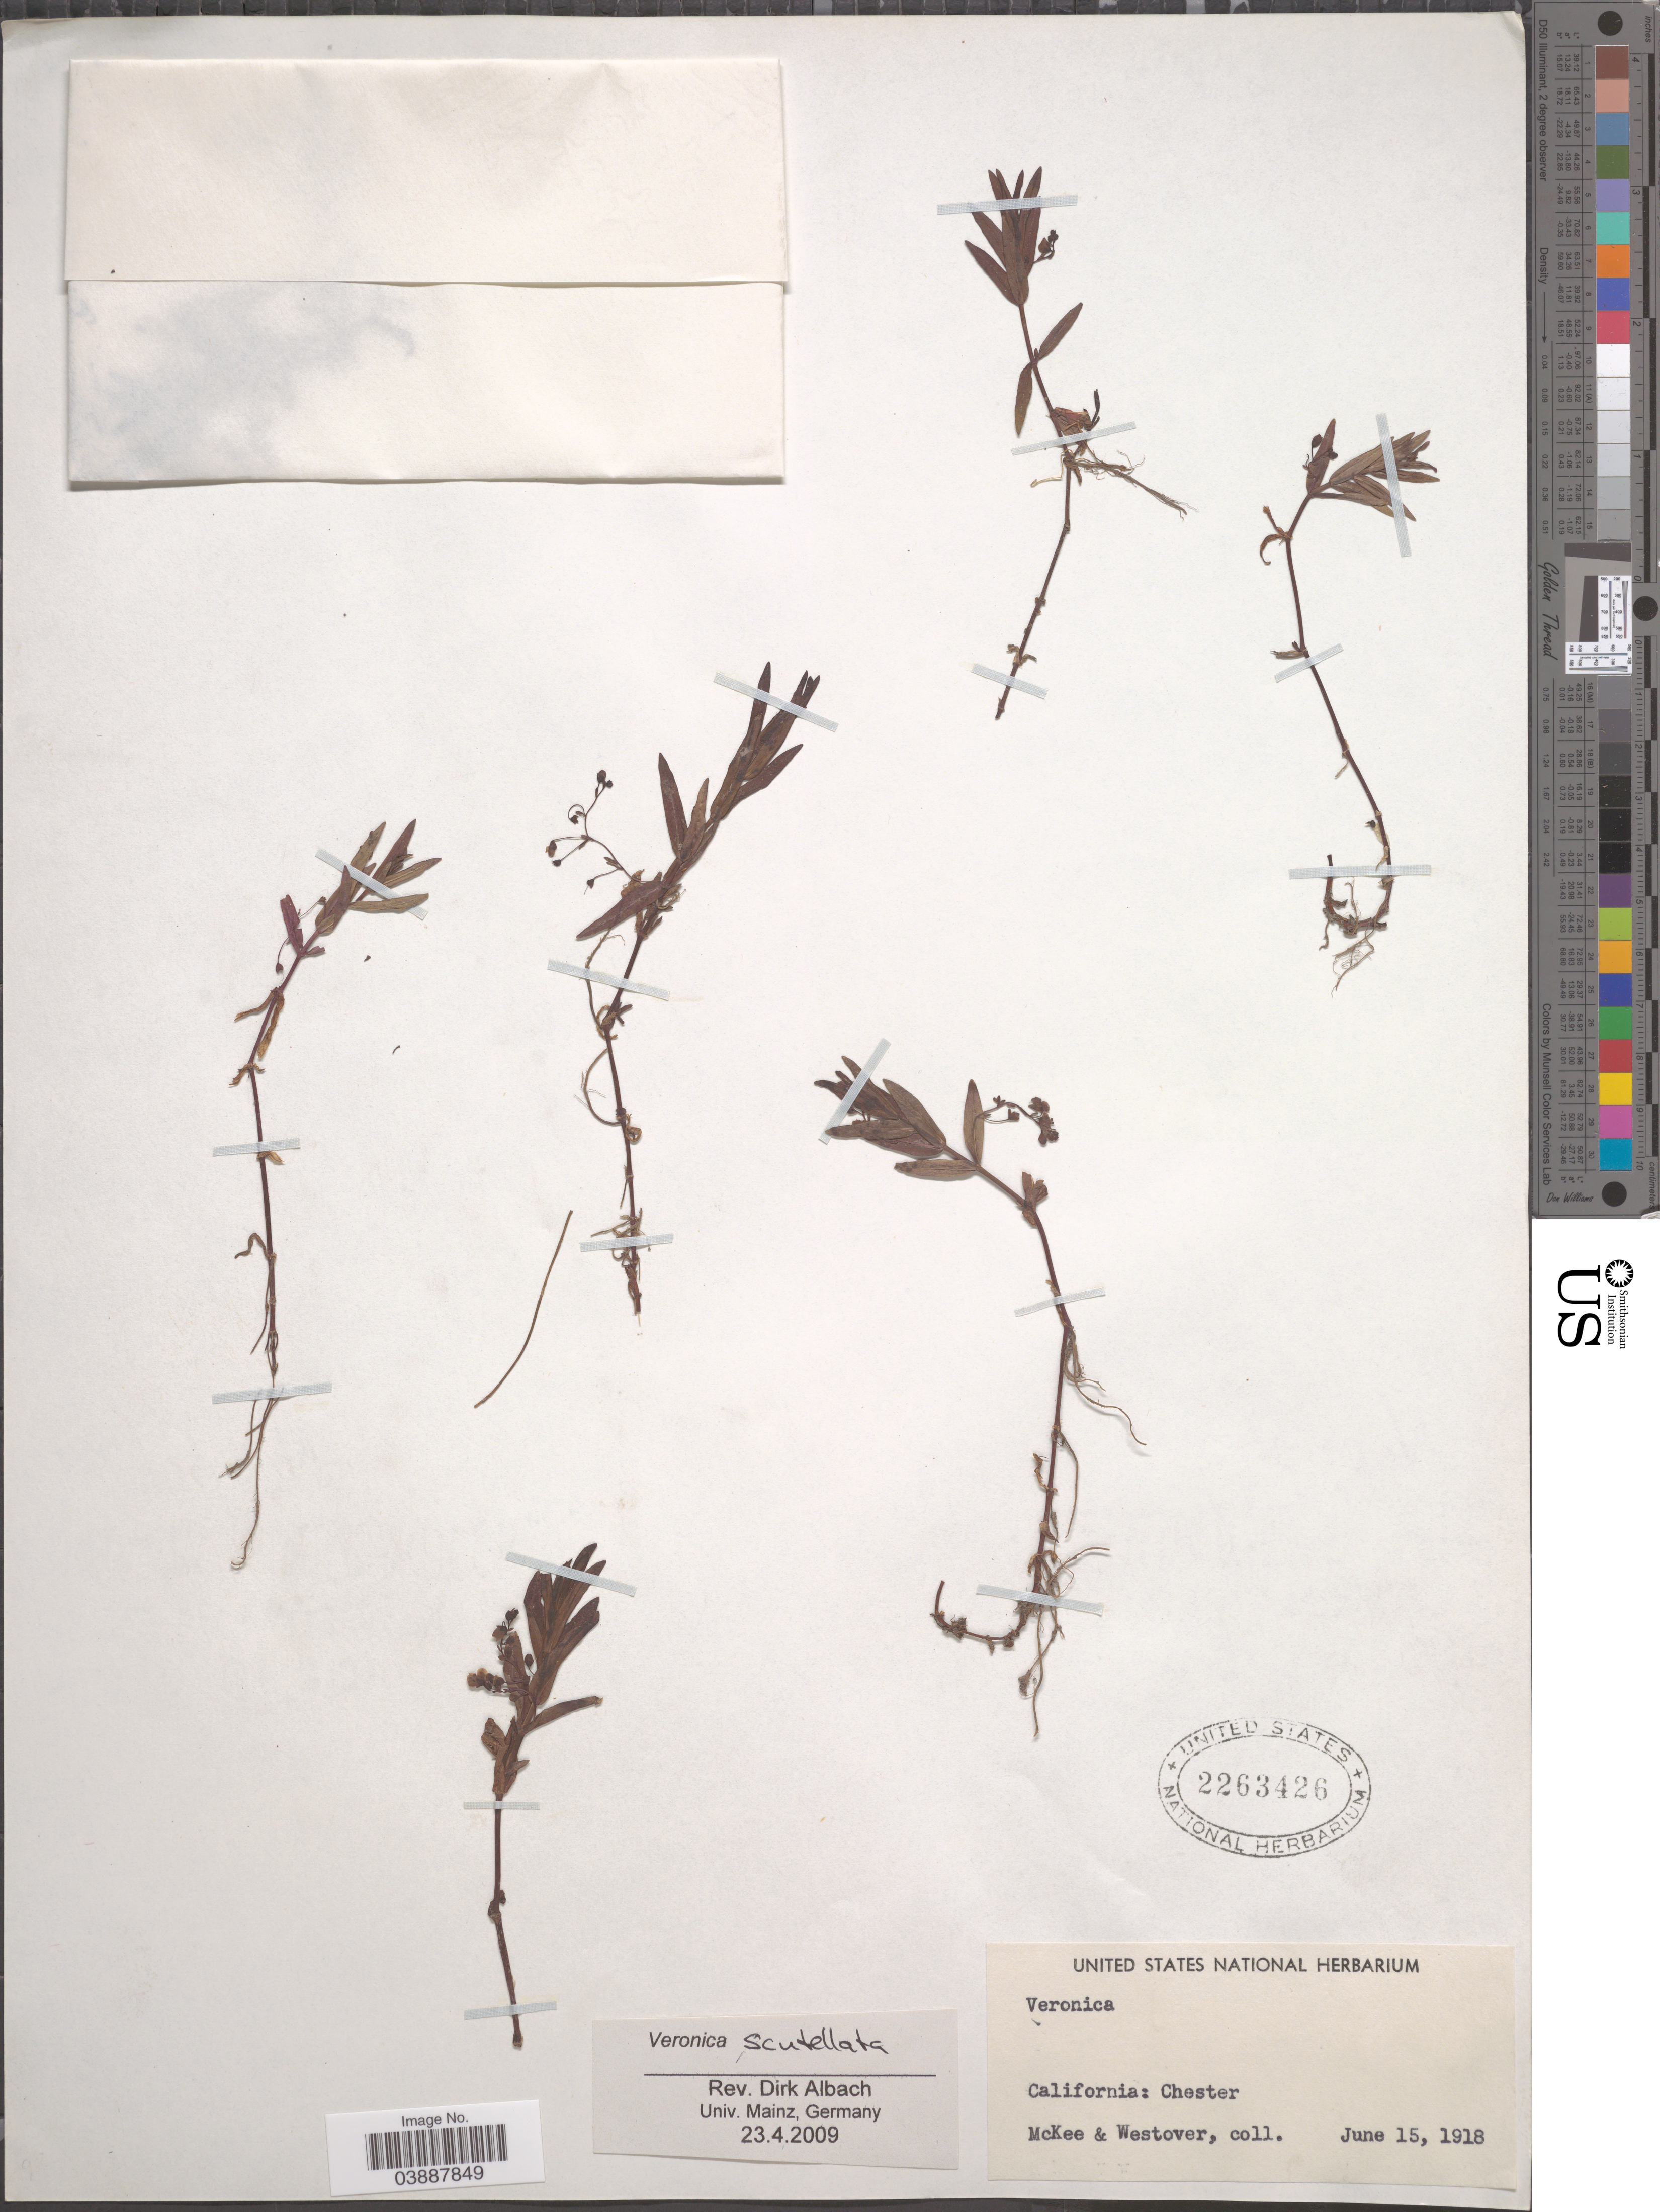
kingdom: Plantae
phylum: Tracheophyta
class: Magnoliopsida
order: Lamiales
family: Plantaginaceae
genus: Veronica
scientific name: Veronica scutellata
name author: L.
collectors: McKee, -- & Westover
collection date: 1918-06-15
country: United States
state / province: California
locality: Chester.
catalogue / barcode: US 2263426